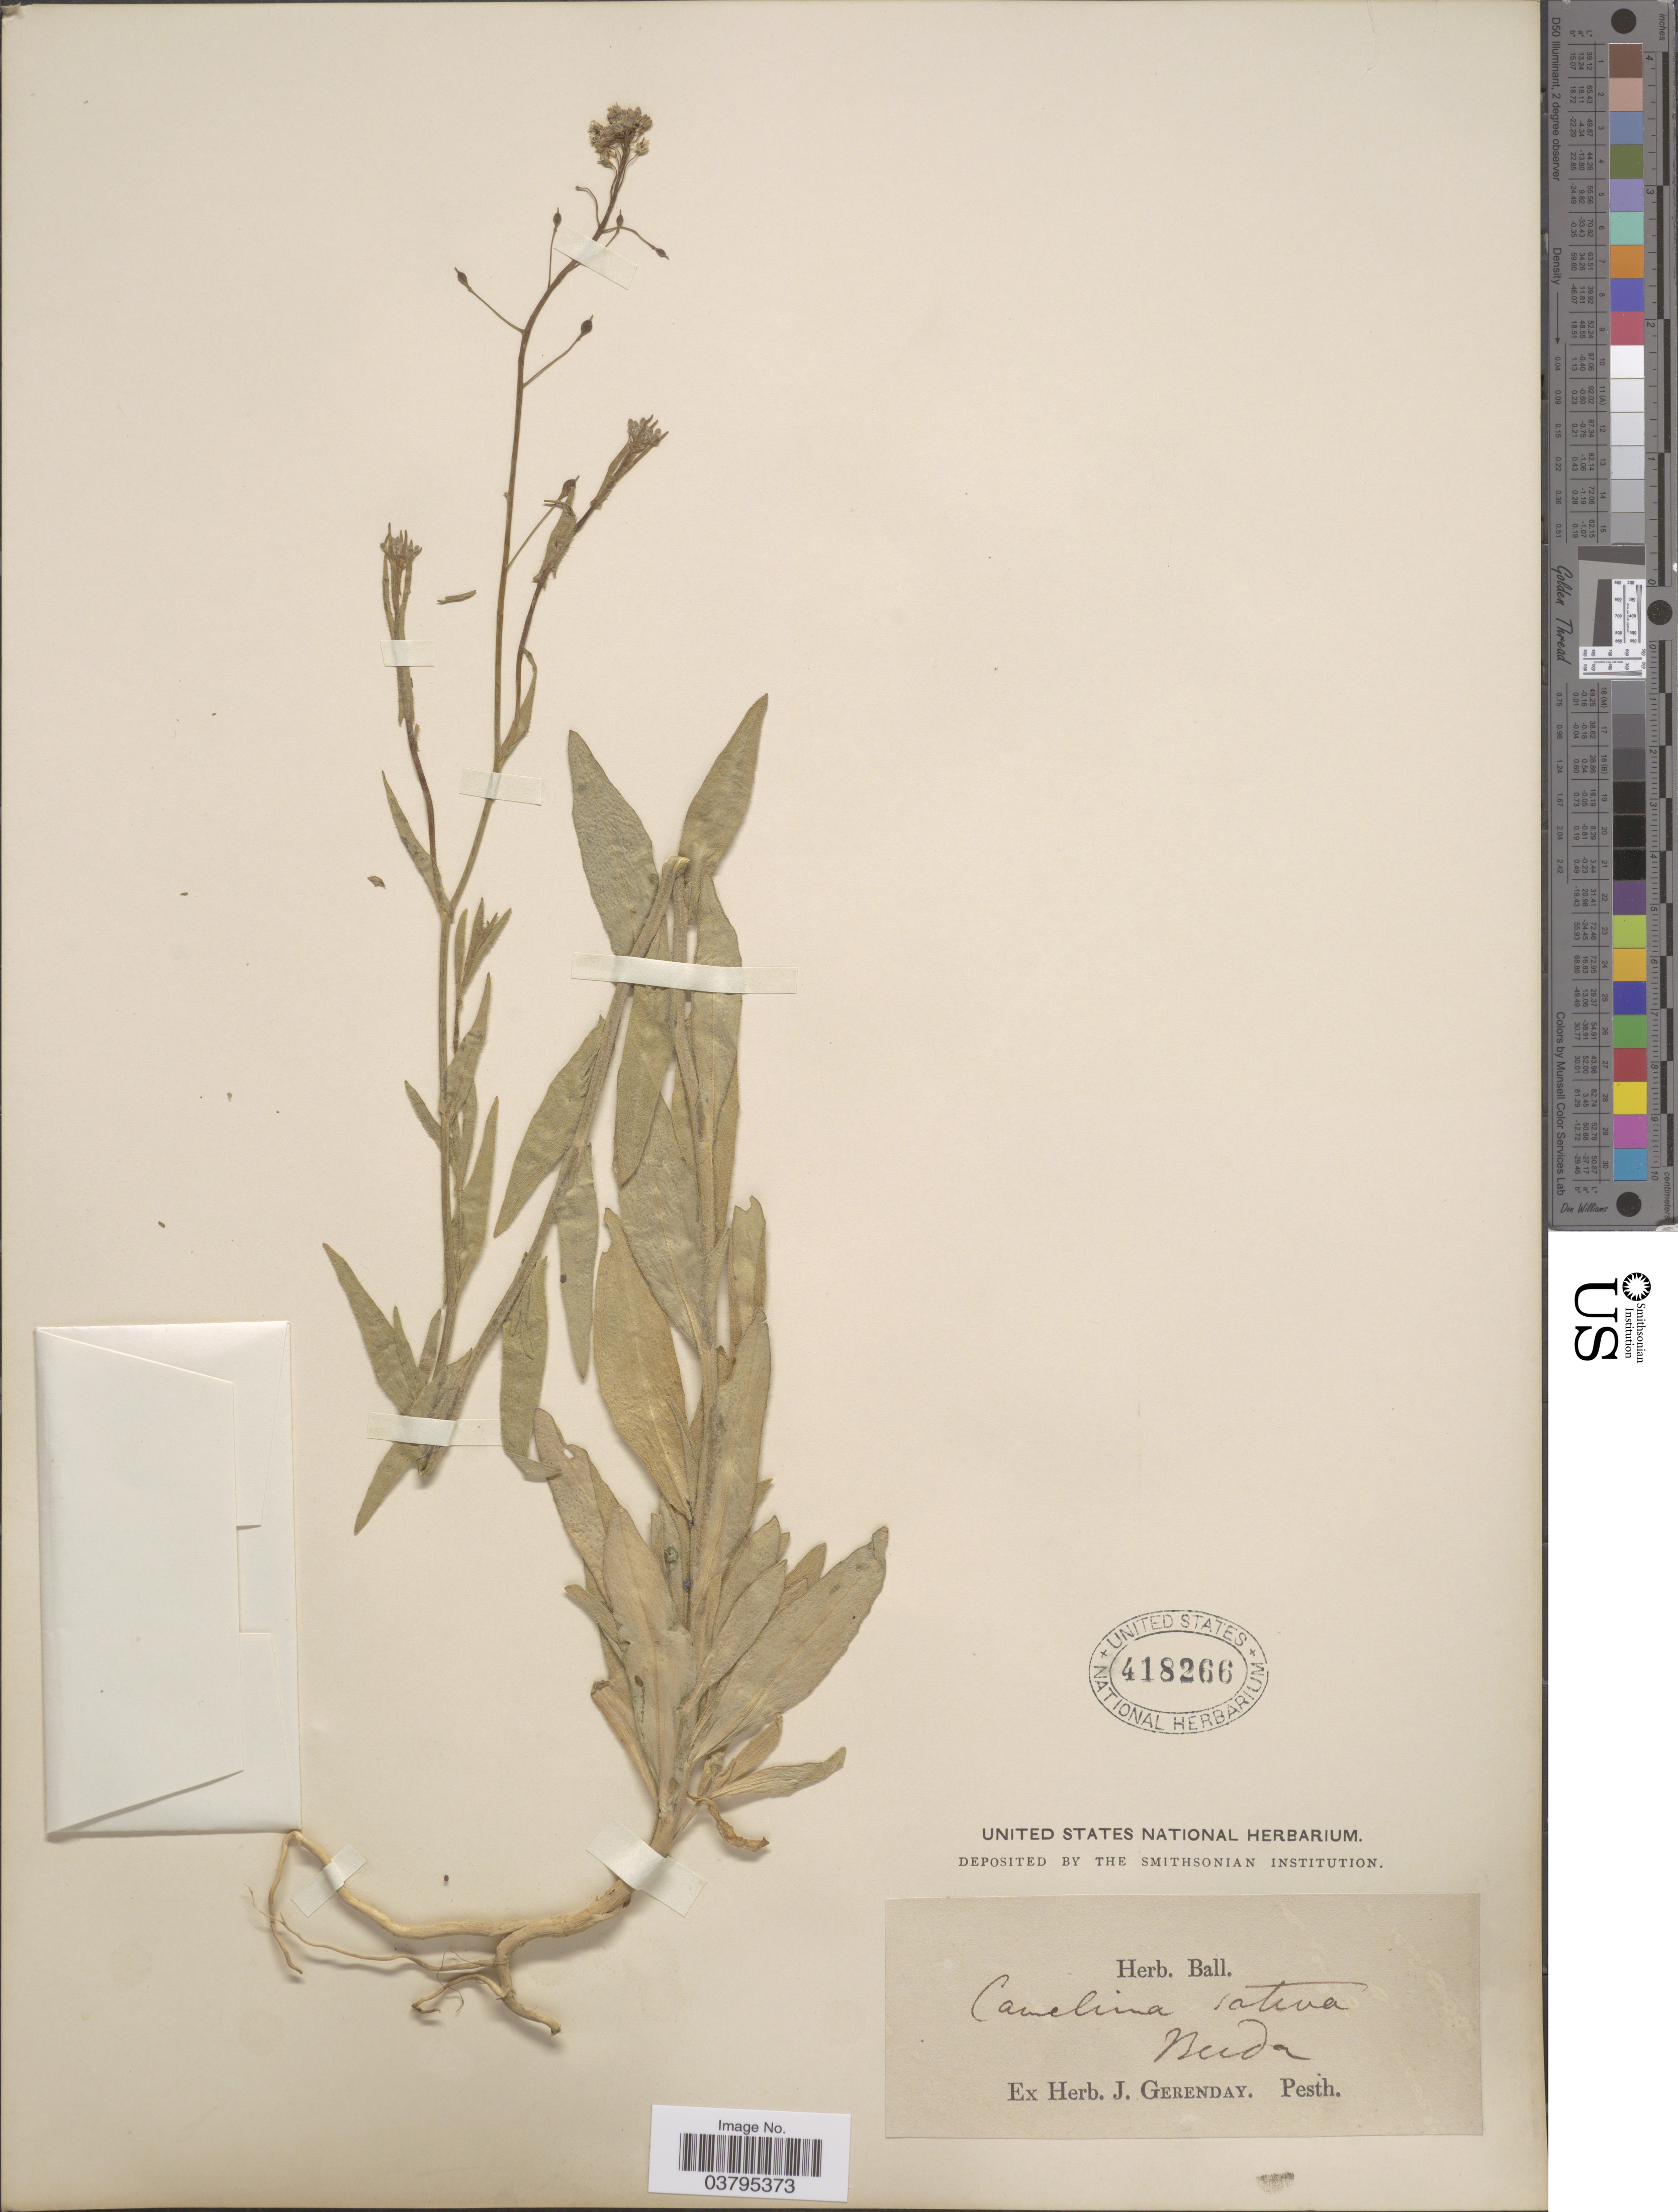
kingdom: Plantae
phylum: Tracheophyta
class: Magnoliopsida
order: Brassicales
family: Brassicaceae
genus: Camelina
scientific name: Camelina sativa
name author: (L.) Crantz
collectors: J. Gerenday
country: Hungary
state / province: Budapest, Capital District of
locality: Buda. Pesth.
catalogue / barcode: US 418266